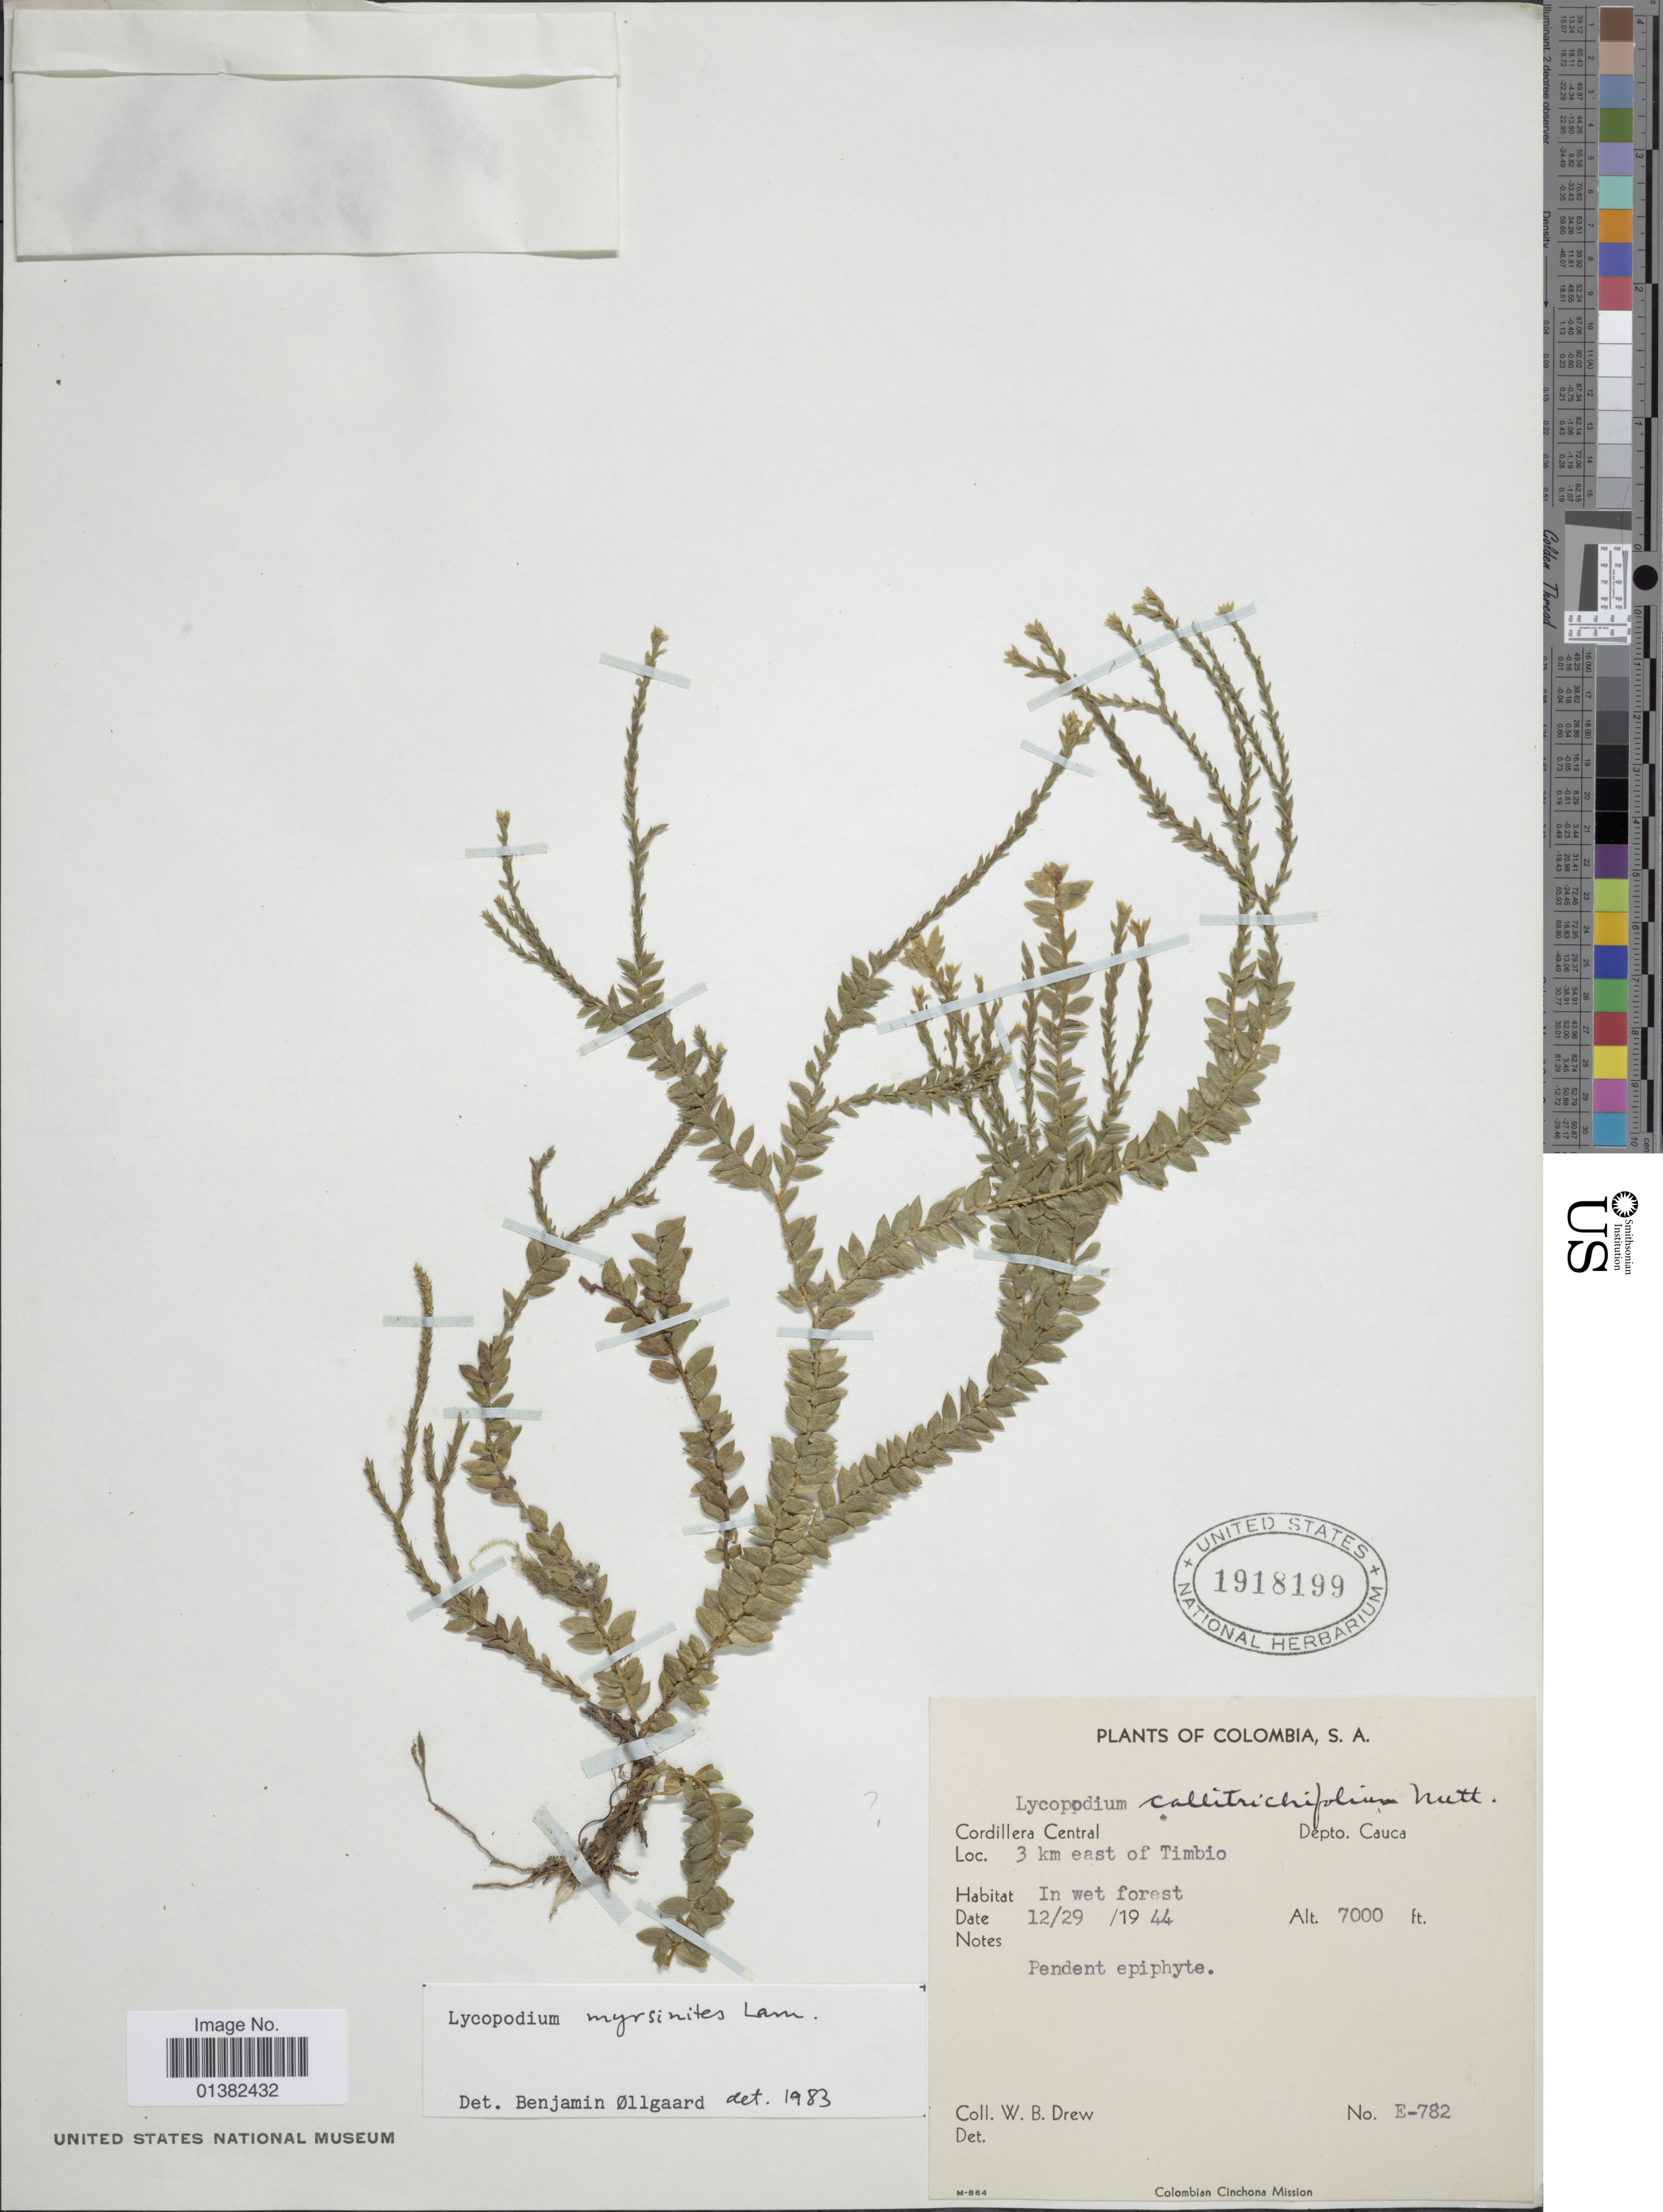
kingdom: Plantae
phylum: Tracheophyta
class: Lycopodiopsida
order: Lycopodiales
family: Lycopodiaceae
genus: Phlegmariurus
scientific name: Phlegmariurus myrsinites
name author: (Lam.) B. Øllg.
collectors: W. B. Drew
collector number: E-782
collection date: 1944-12-29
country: Colombia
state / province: Cauca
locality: Cordillera Central, 3 km east of Timbio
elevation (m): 2134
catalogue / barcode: US 1918199